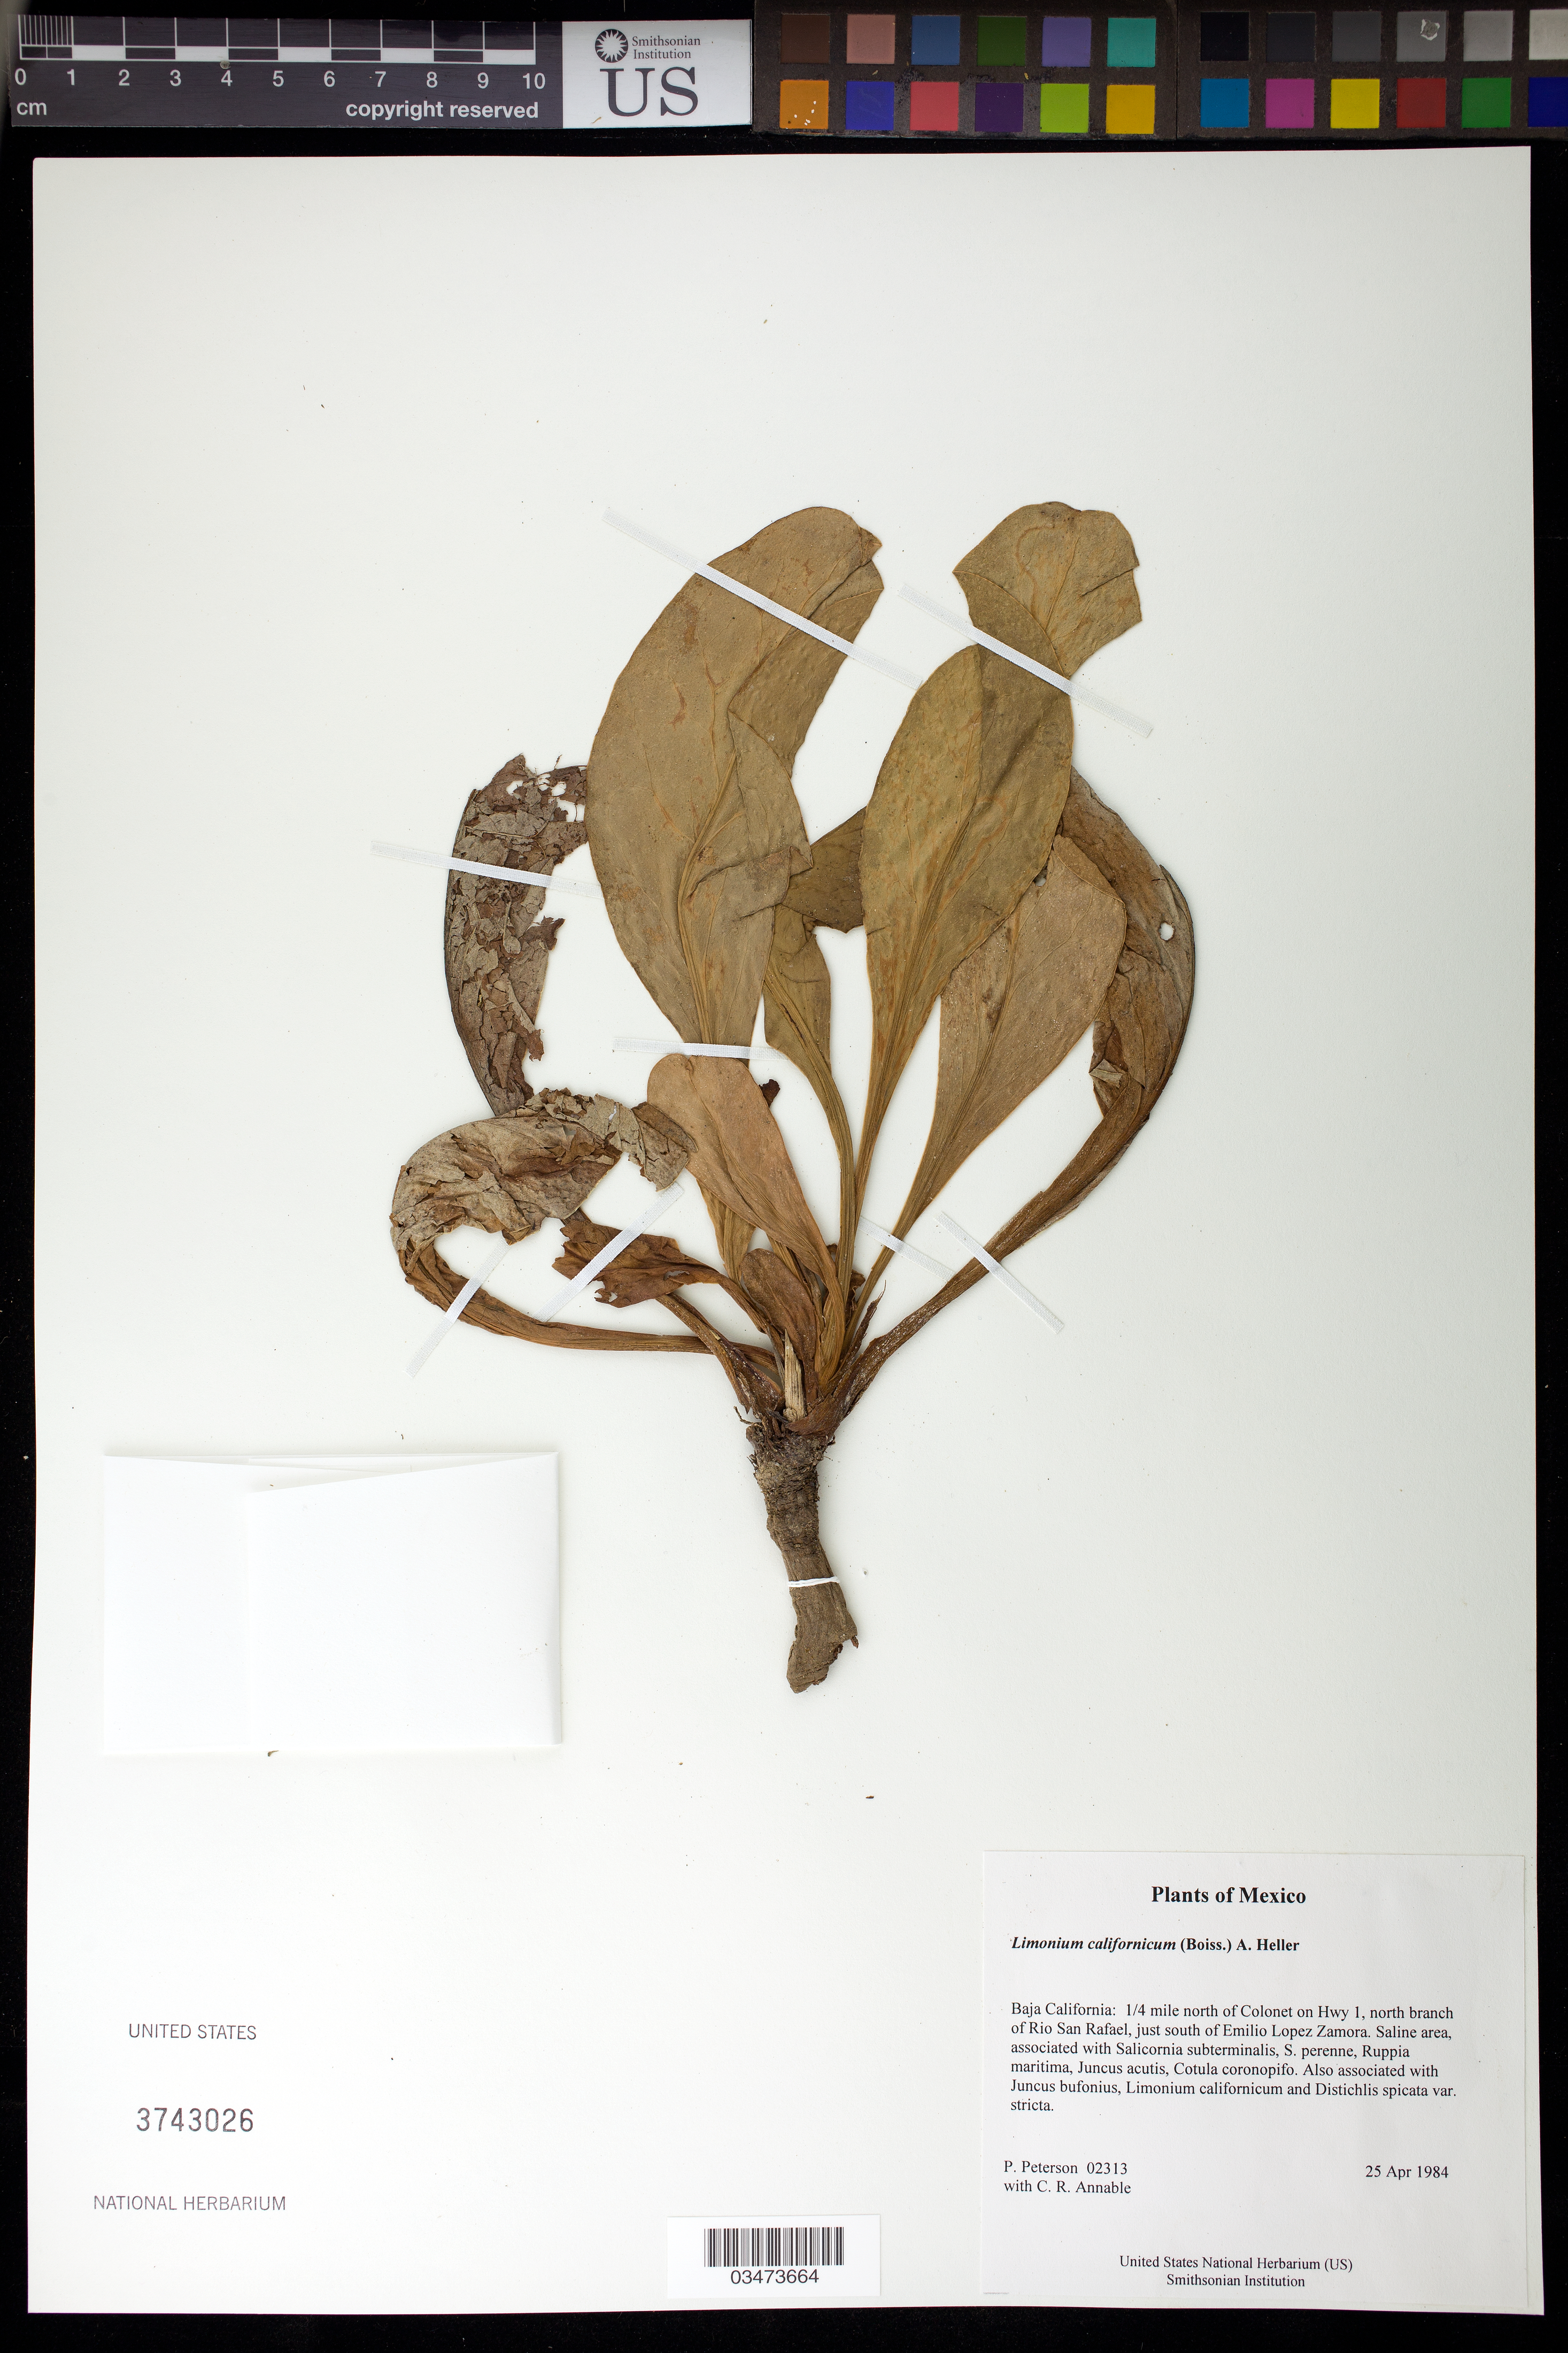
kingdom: Plantae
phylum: Tracheophyta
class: Magnoliopsida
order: Caryophyllales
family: Plumbaginaceae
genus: Limonium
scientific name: Limonium californicum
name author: (Boiss.) A. Heller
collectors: P. M. Peterson & C. R. Annable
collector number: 02313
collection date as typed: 25 Apr 1984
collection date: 1984-04-25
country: Mexico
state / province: Baja California Norte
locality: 1/4 mile north of Colonet on Hwy 1, north branch of Rio San Rafael, just south of Emilio Lopez Zamora.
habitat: Saline area, associated with Salicornia subterminalis, S. perenne, Ruppia maritima, Juncus acutis, Cotula coronopifo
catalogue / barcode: US 3743026